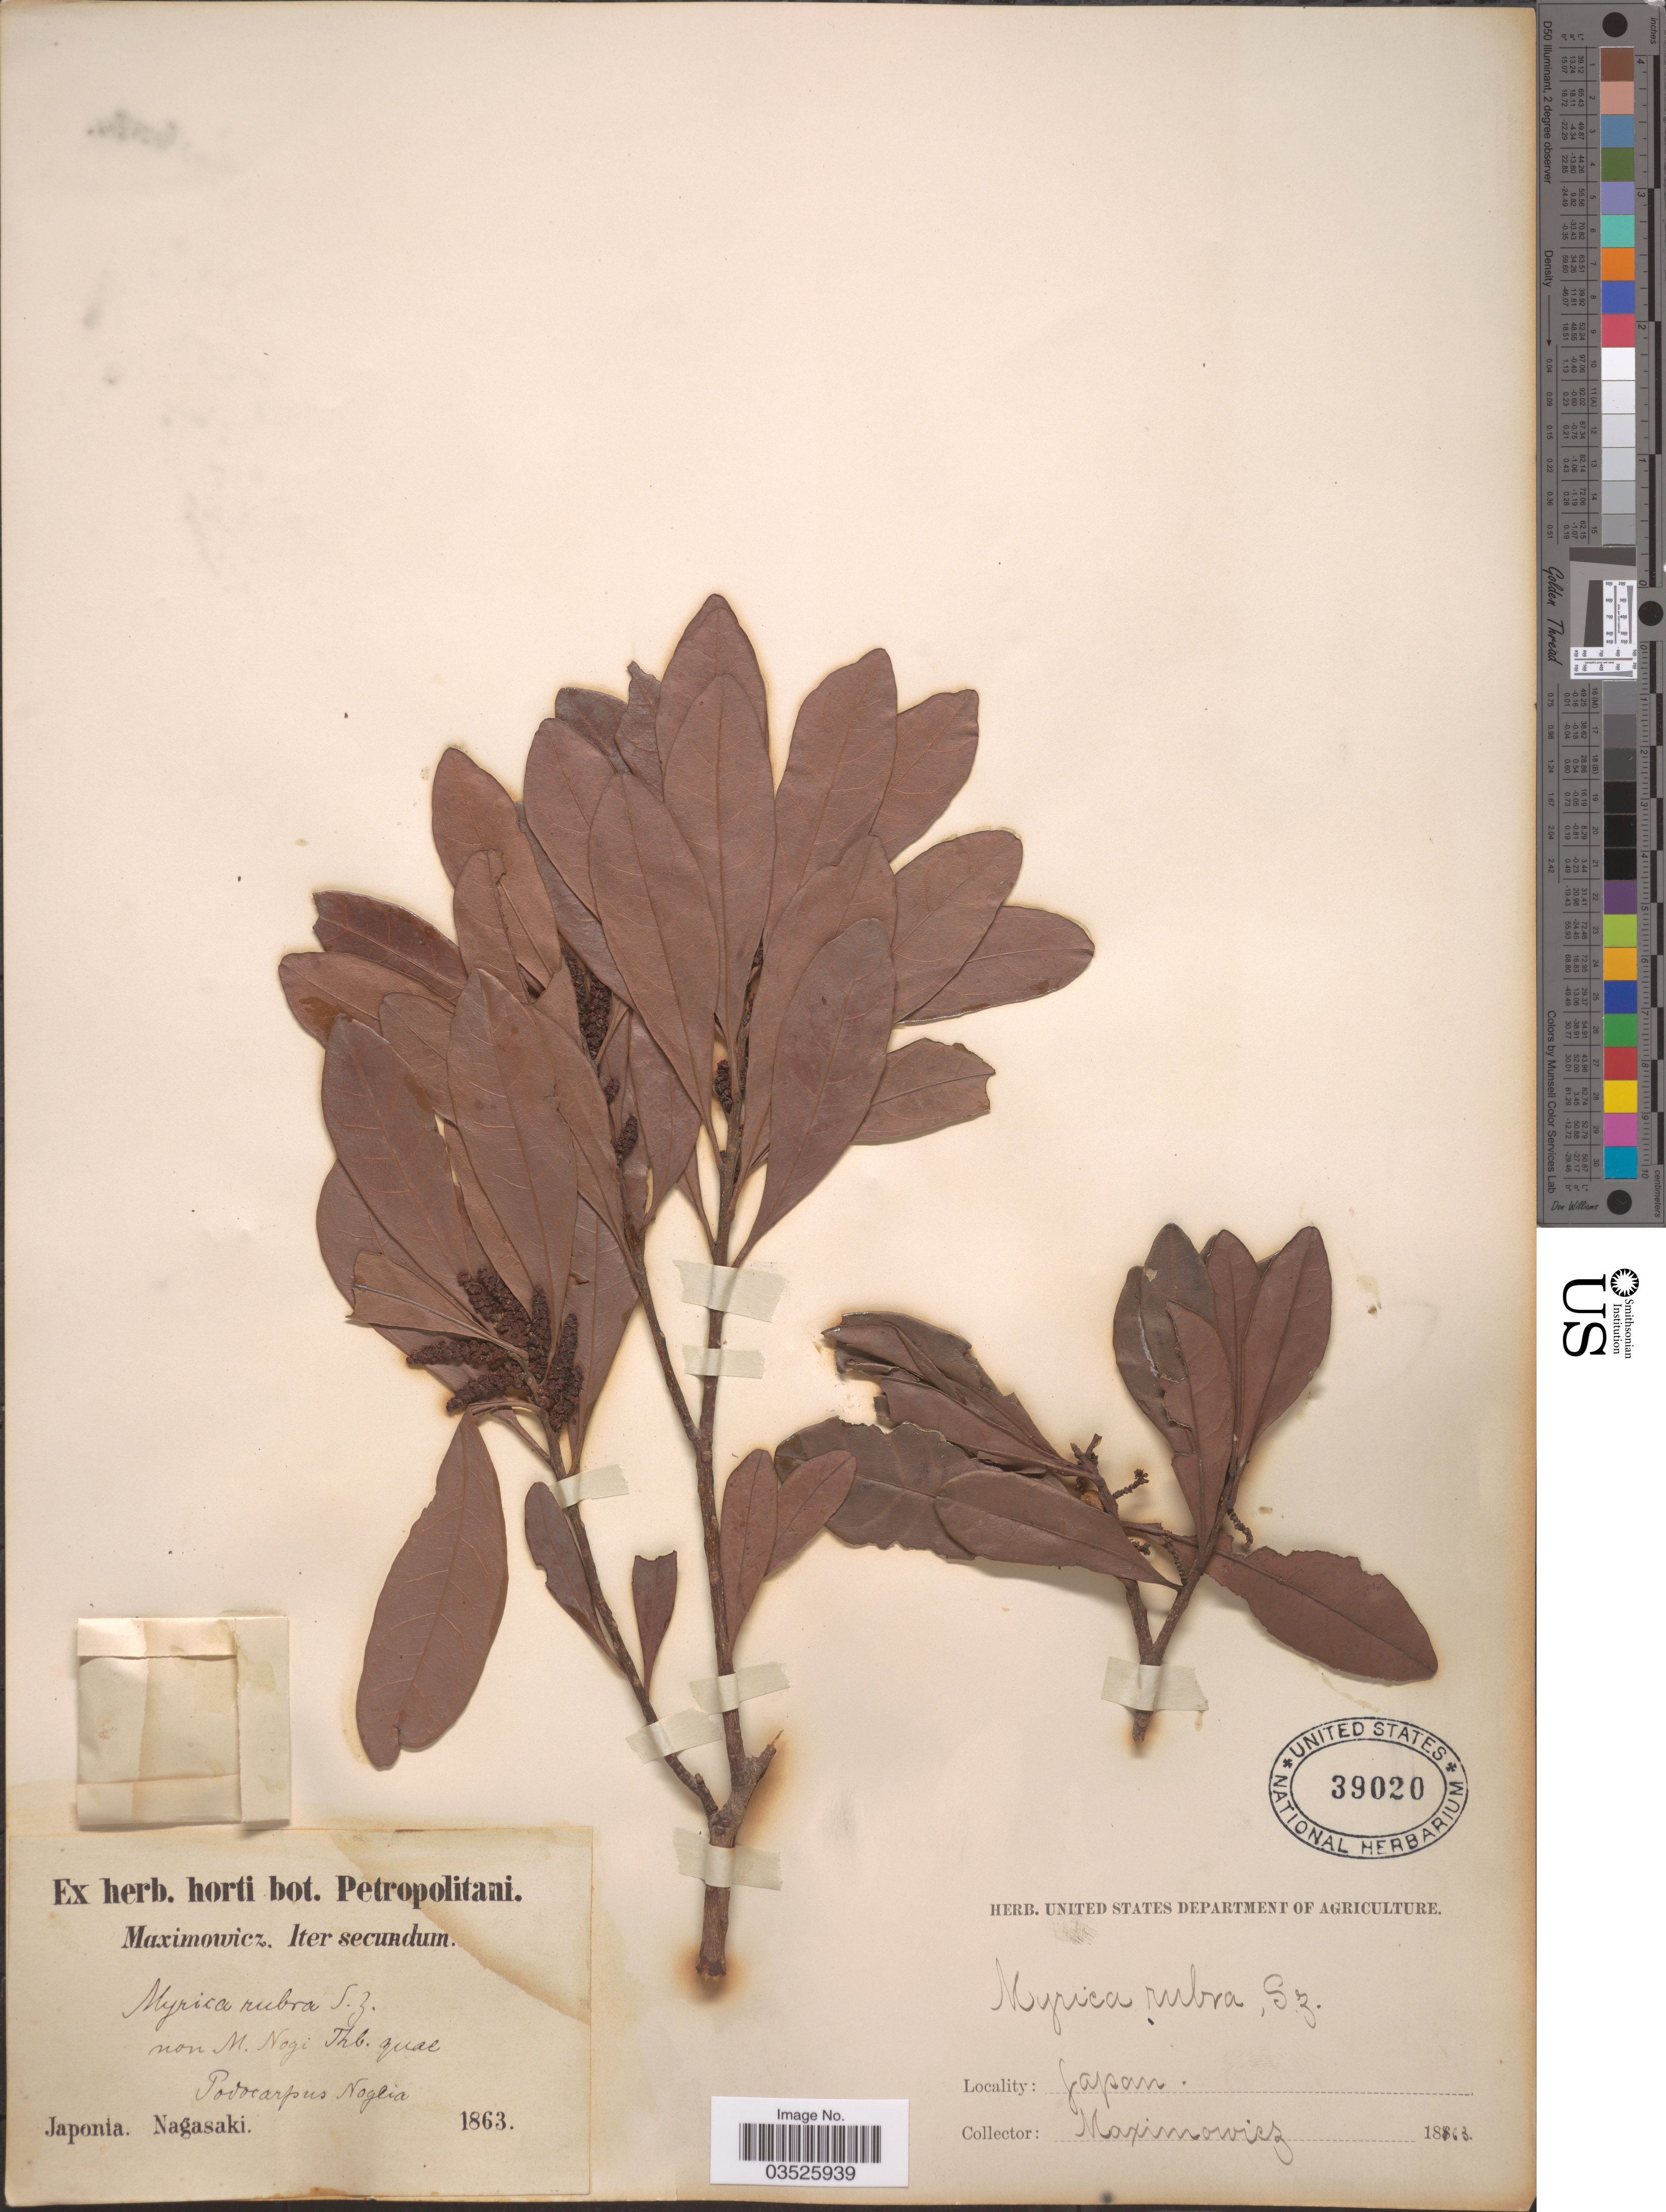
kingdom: Plantae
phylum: Tracheophyta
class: Magnoliopsida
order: Fagales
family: Myricaceae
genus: Morella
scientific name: Morella rubra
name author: Lour.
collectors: Maximowicz, --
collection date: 1863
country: Japan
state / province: Nagasaki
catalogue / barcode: US 39020